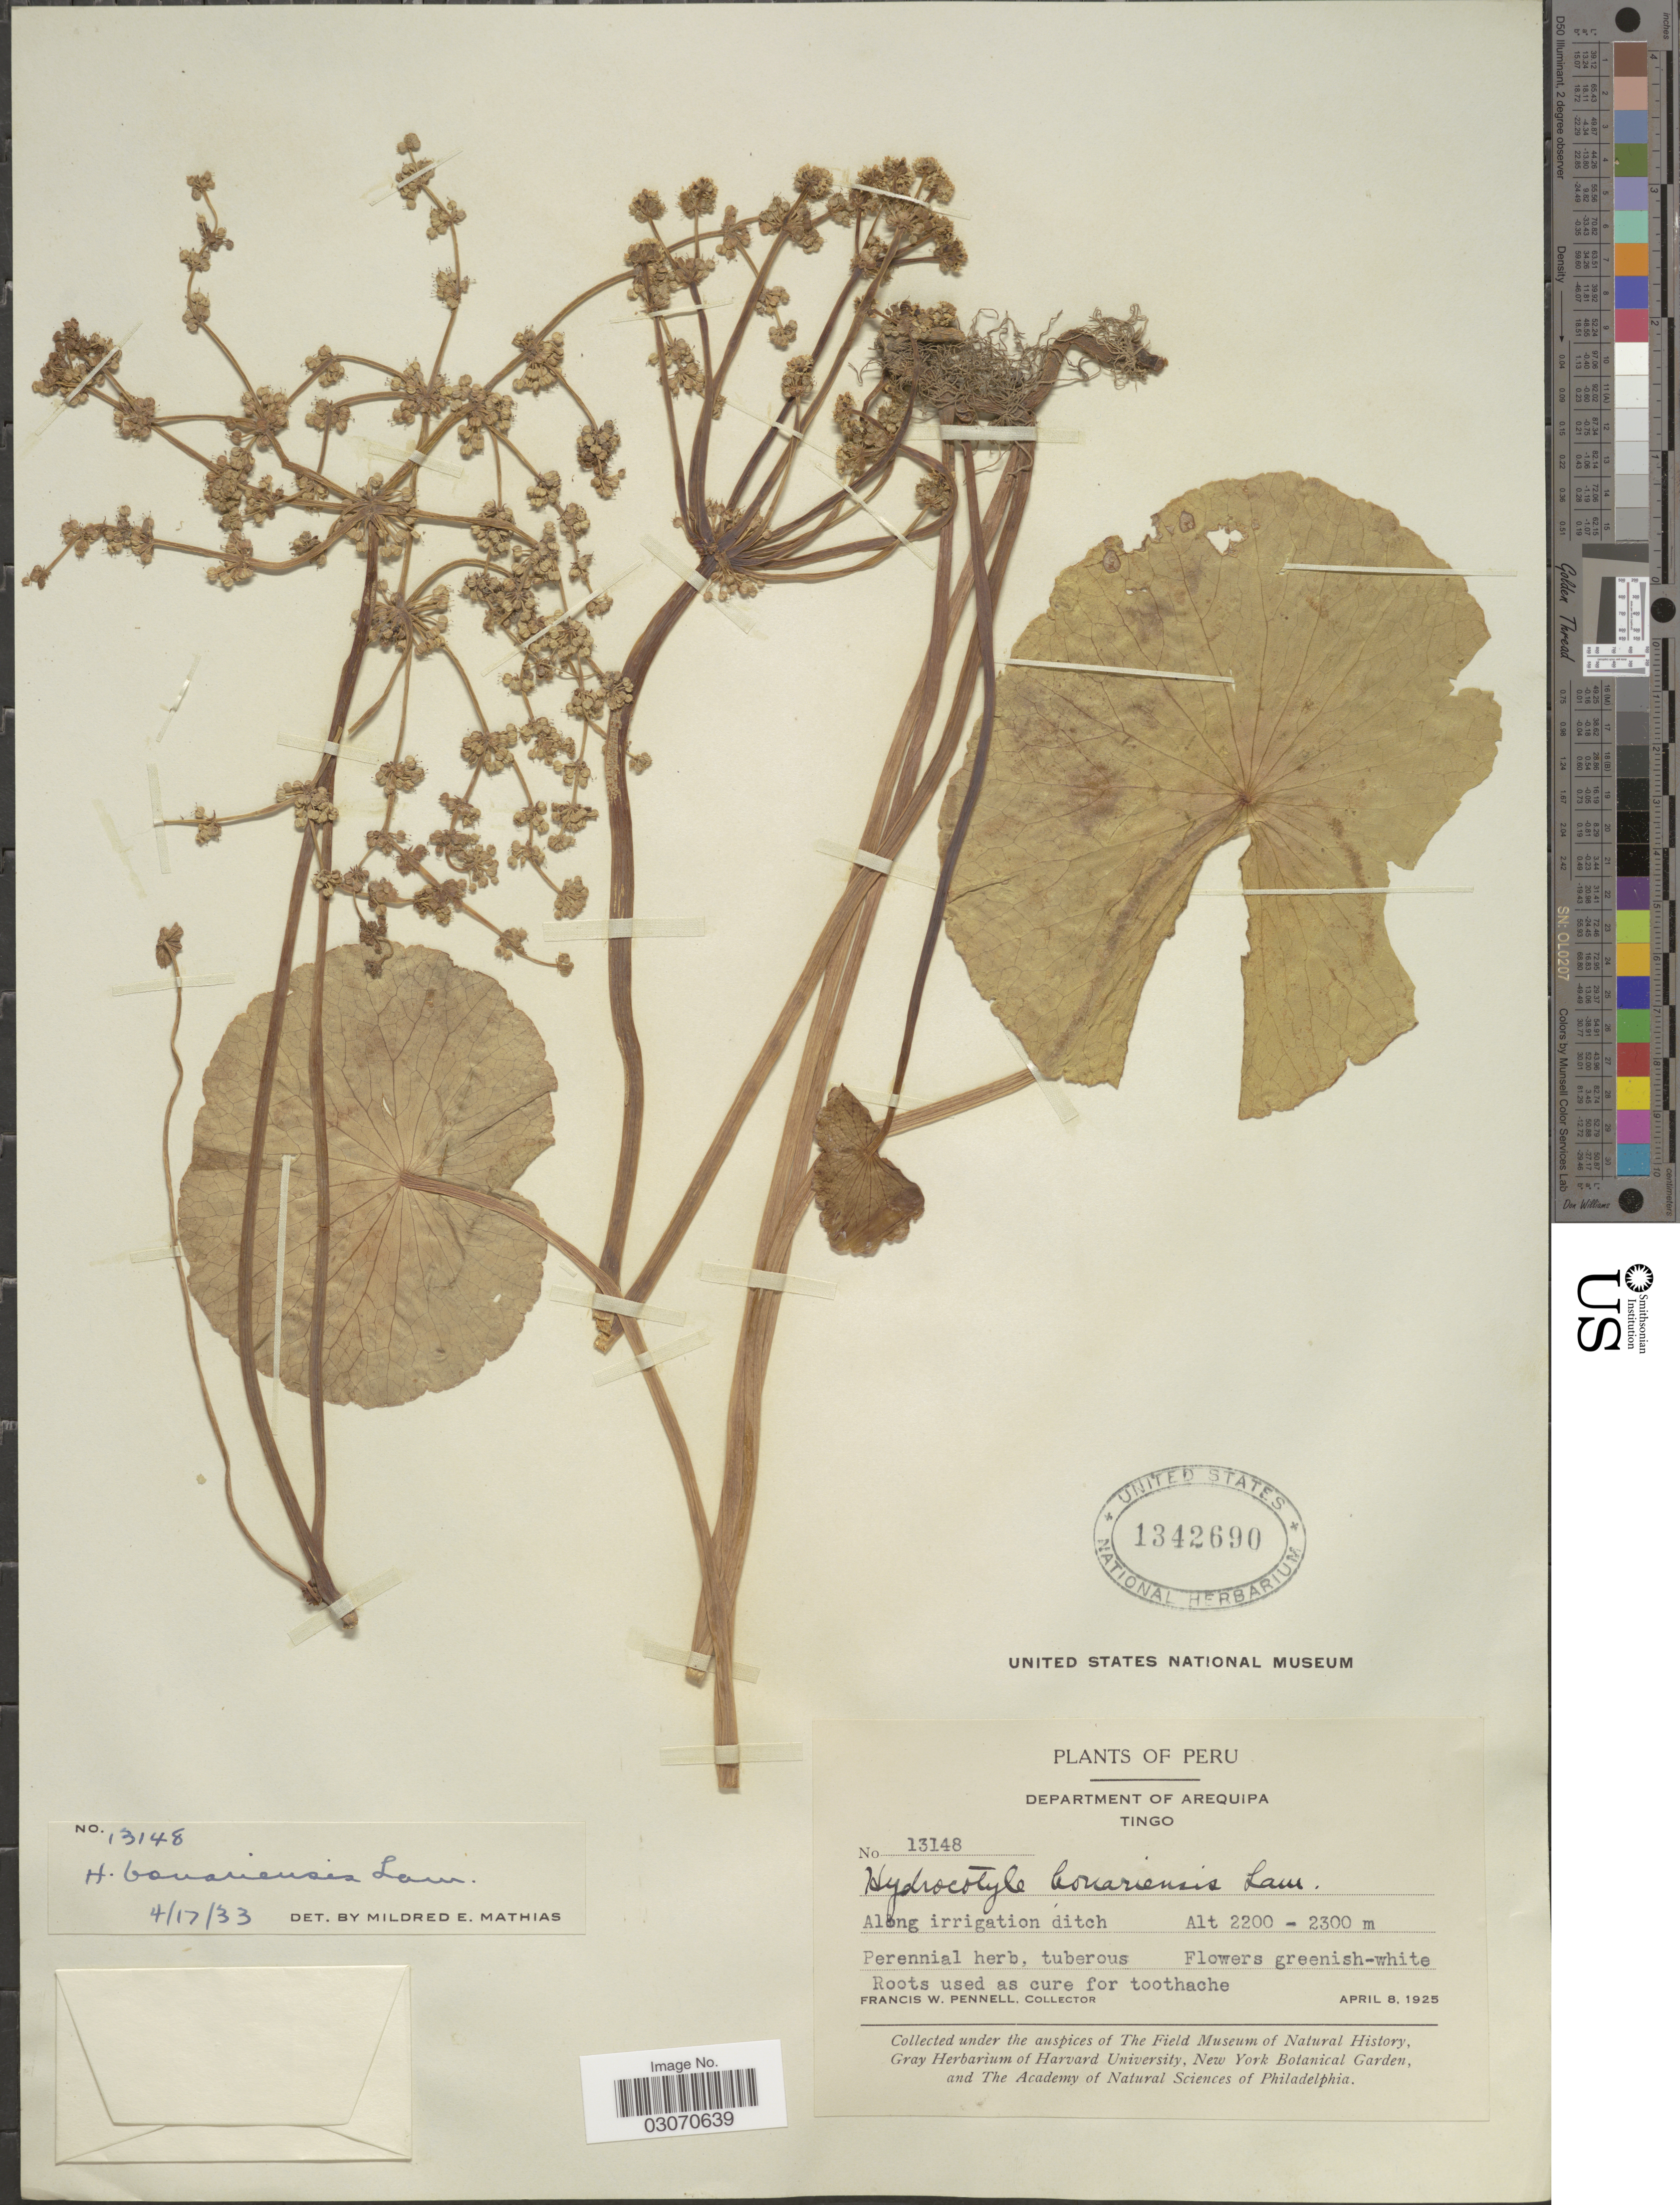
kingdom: Plantae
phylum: Tracheophyta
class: Magnoliopsida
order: Apiales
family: Araliaceae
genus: Hydrocotyle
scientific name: Hydrocotyle bonariensis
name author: Lam.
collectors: F. W. Pennell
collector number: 13148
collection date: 1925-04-08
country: Peru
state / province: Arequipa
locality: Department of Arequipa, Tingo.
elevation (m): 2200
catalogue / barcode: US 1342690